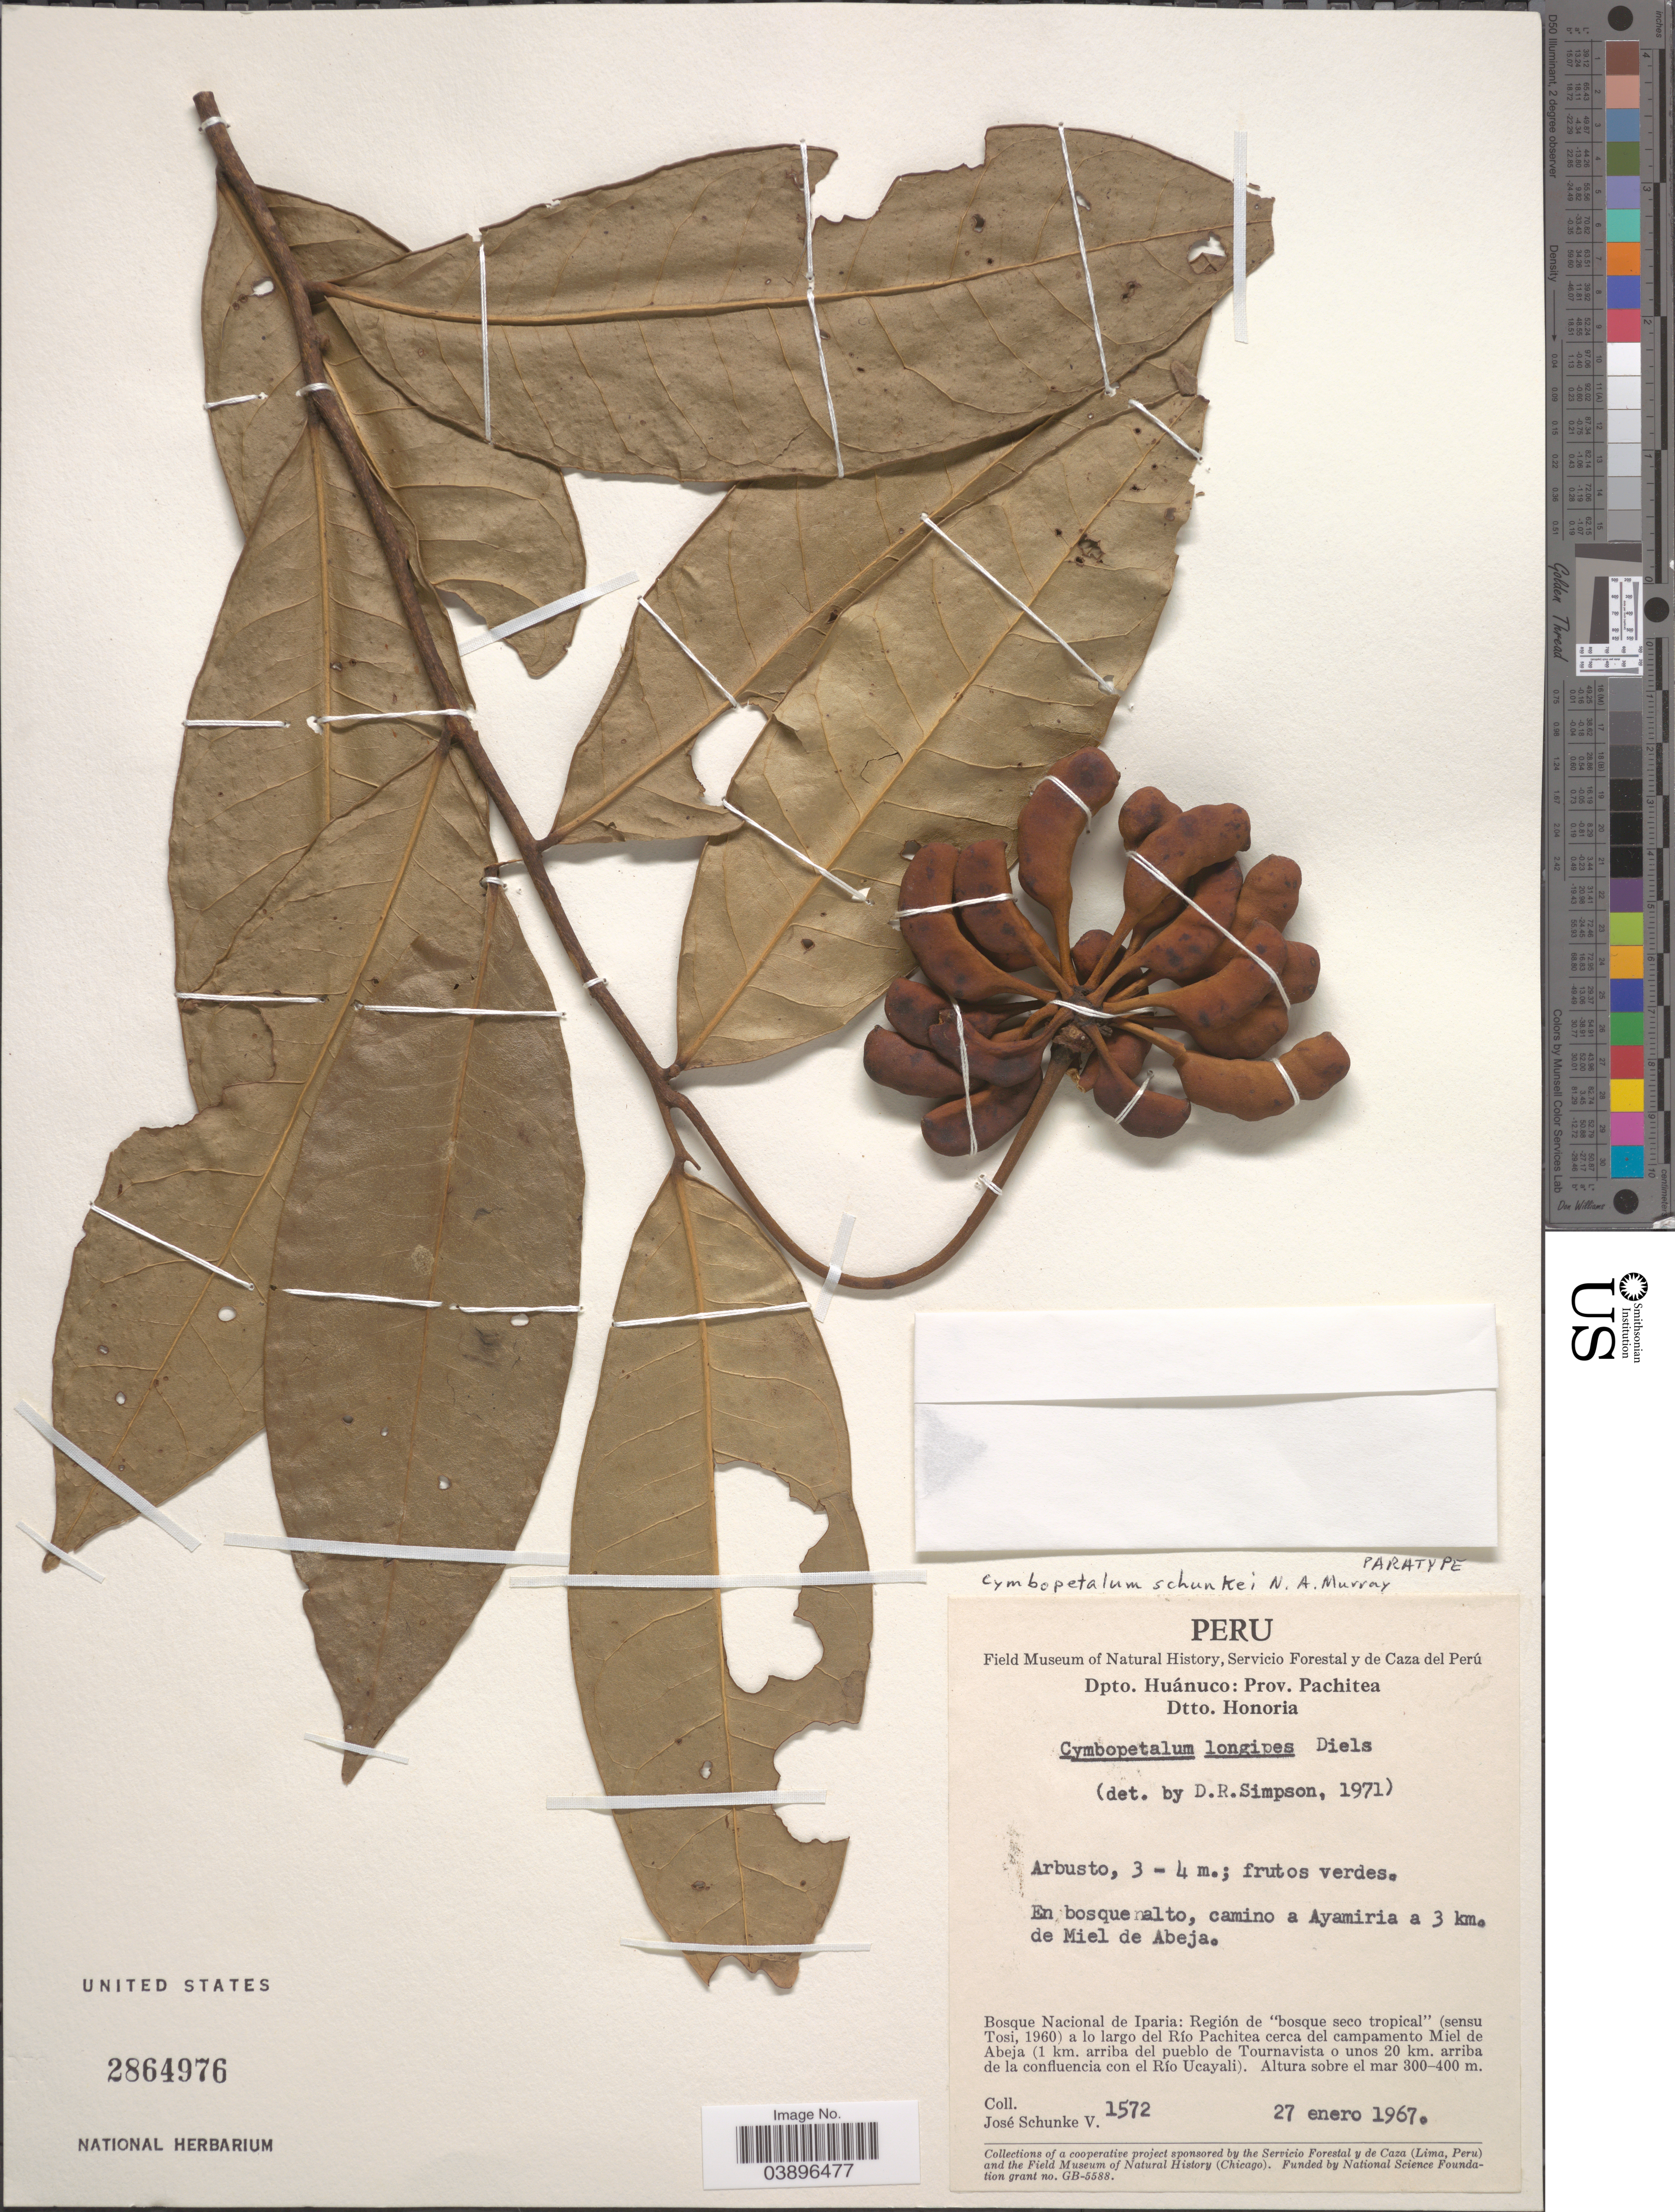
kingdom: Plantae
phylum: Tracheophyta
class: Magnoliopsida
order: Magnoliales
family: Annonaceae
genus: Cymbopetalum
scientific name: Cymbopetalum schunkei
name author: N.A. Murray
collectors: J. Schunke Vigo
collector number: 1572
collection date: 1967-01-25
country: Peru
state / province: Huánuco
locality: Dpto. Huánuco: Prov. Pachitea. Dtto. Honoria. En bosque alto, camino a Ayamiria a 3 km. de Miel de Abeja. Bosque nacional de Iparia: Región de "bosque seco tropical" (sensu Tosi, 1960) a lo largo del Río Pachitea cerca del campamento Miel de Abeja (1 km. arriba del pueblo de Tournavista o unos 20 km. arriba de la confluencia con el Río Ucayali).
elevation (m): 300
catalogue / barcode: US 2864976